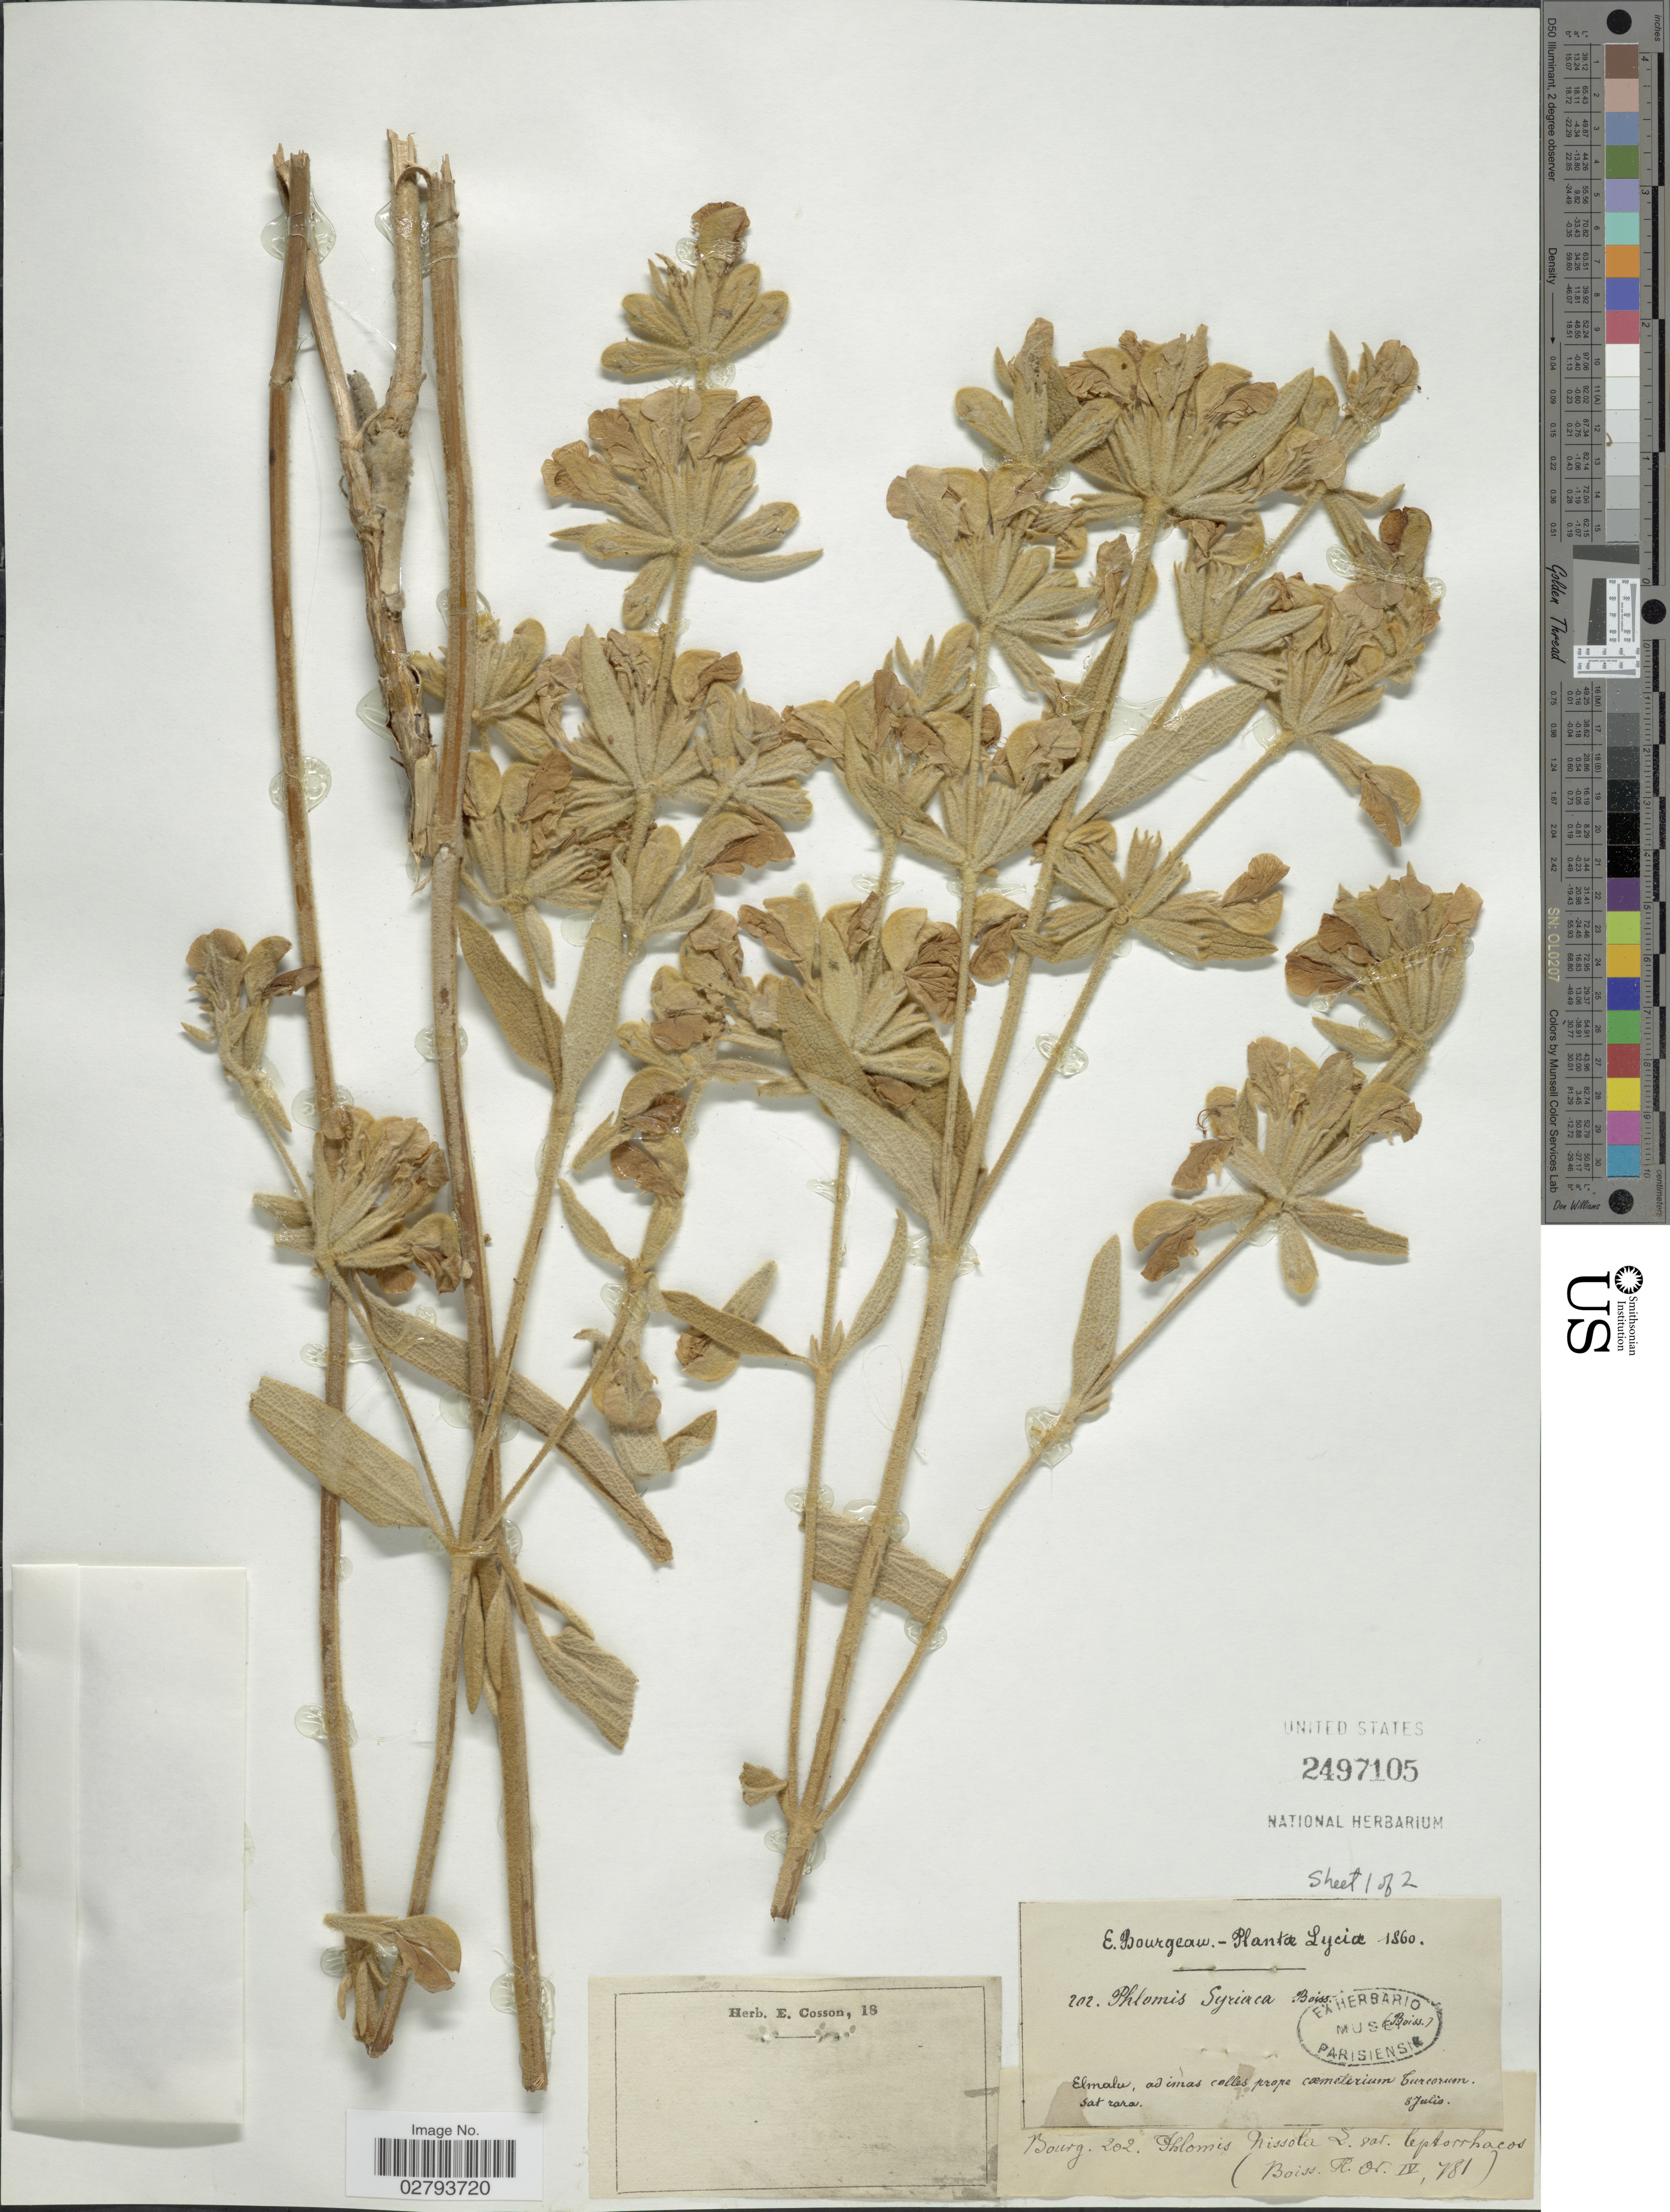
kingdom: Plantae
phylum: Tracheophyta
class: Magnoliopsida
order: Lamiales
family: Lamiaceae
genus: Phlomis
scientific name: Phlomis nissolii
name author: L.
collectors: E. Bourgeau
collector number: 202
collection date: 1860-07-08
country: Turkey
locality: Lyciæ, Elmalu, ad imas calles prope cæmeterium Curcoruon.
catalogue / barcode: US 2497105